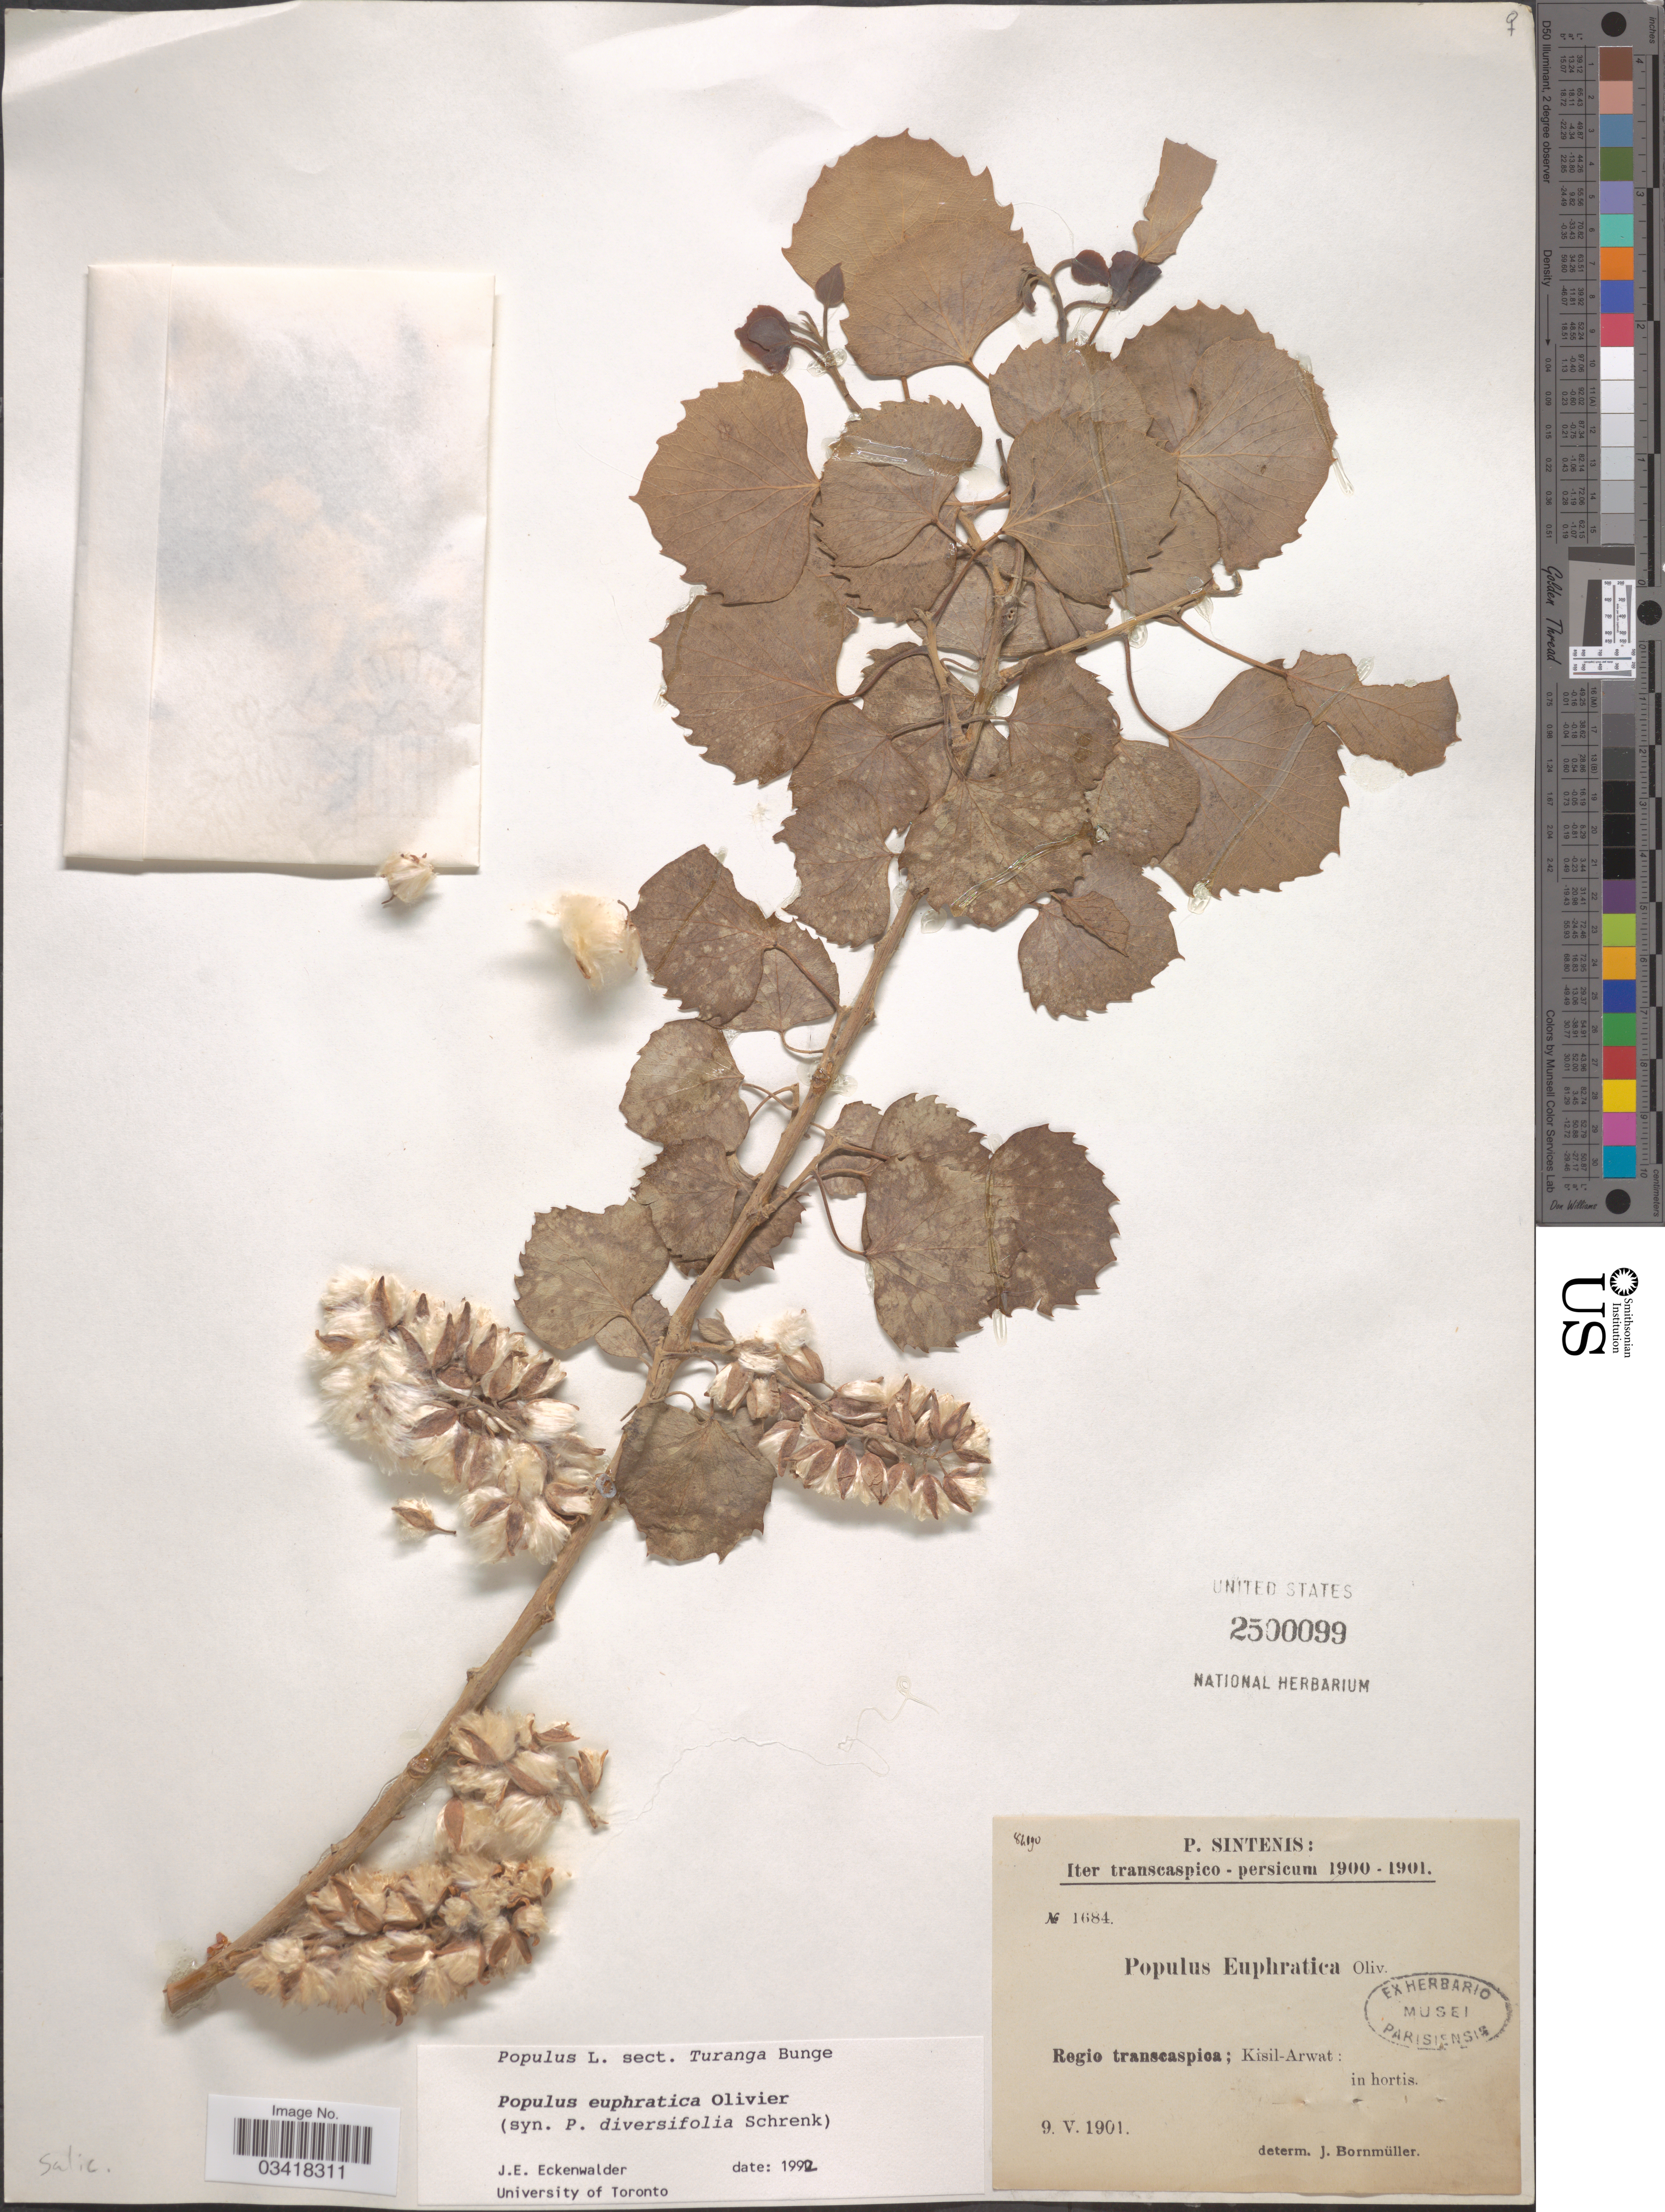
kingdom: Plantae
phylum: Tracheophyta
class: Magnoliopsida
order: Malpighiales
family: Salicaceae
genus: Populus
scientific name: Populus euphratica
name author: Oliv.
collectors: P. Sintenis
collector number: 1684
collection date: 1901-05-09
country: Turkmenistan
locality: Transcaspico - persicum. Regio transcaspica; Kisil-Arwat: in hortis.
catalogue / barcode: US 2500099